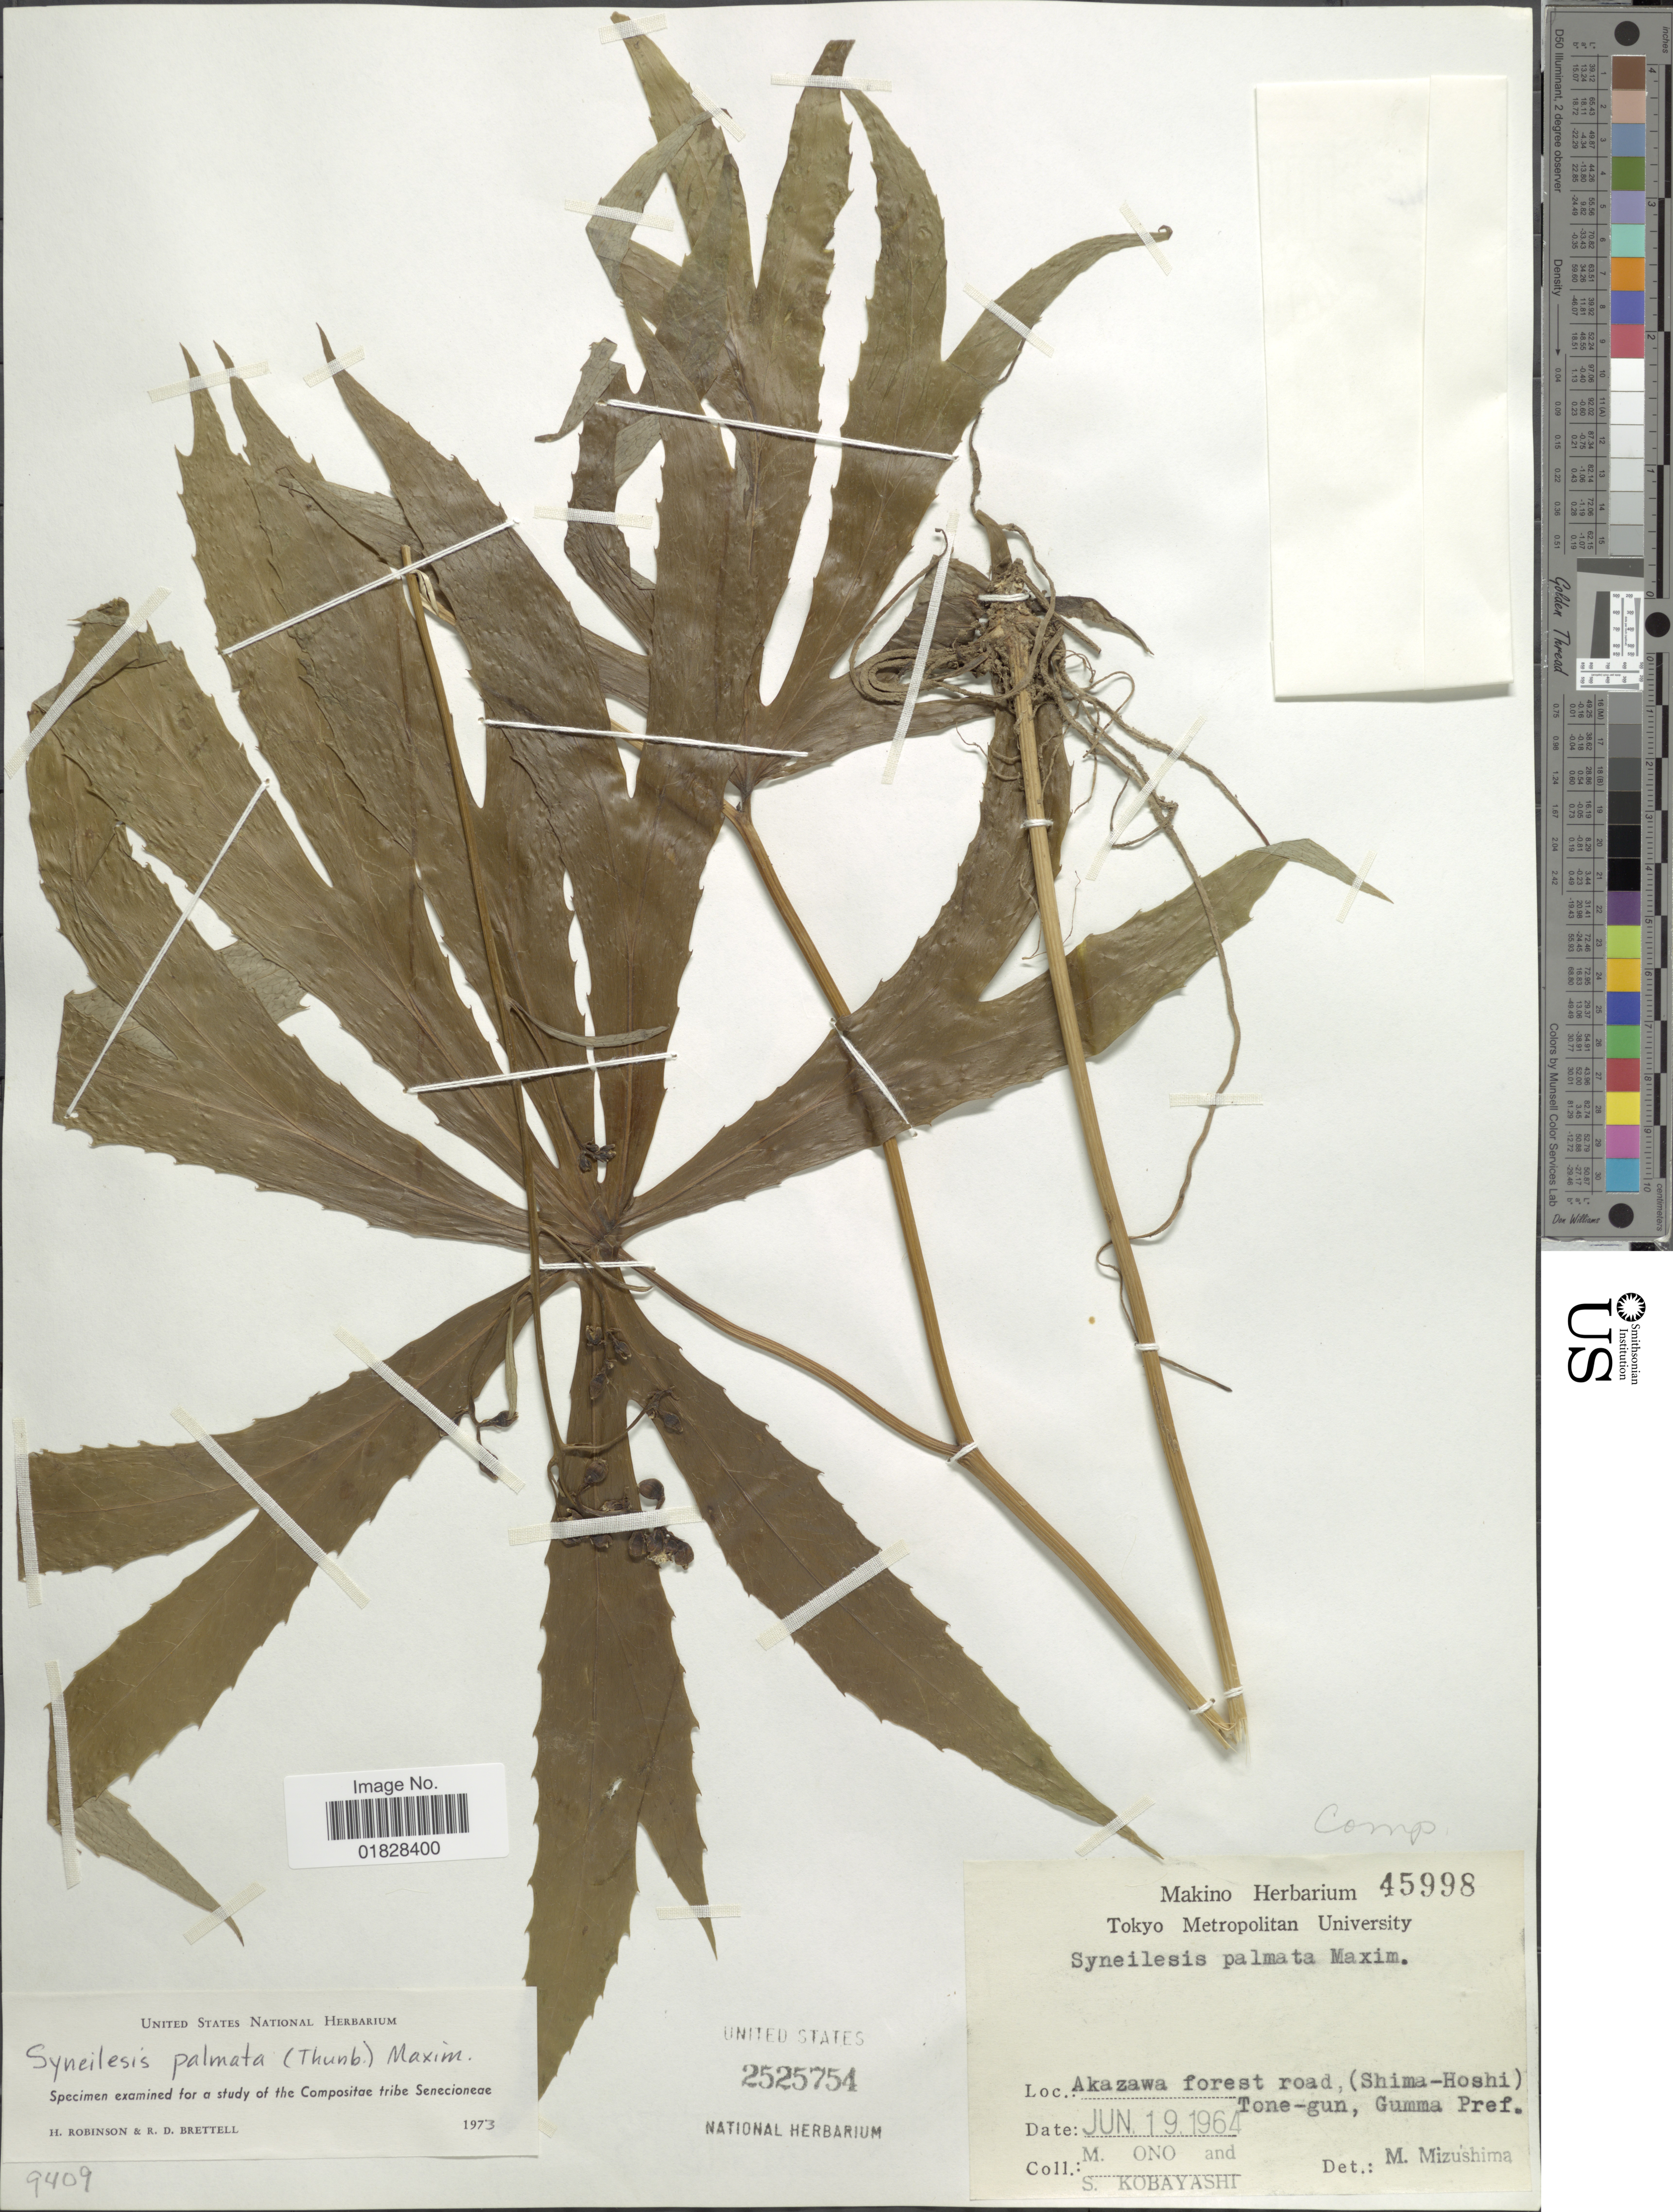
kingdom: Plantae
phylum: Tracheophyta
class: Magnoliopsida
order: Asterales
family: Asteraceae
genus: Syneilesis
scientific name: Syneilesis palmata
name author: (Thunb.) Maxim.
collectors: M. Ono & S. Kobayashi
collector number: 45998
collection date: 1964-06-19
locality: Akazawa forest road, (Shima-Hoshi) Tone-gun, Gumma Pref.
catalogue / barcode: US 2525754